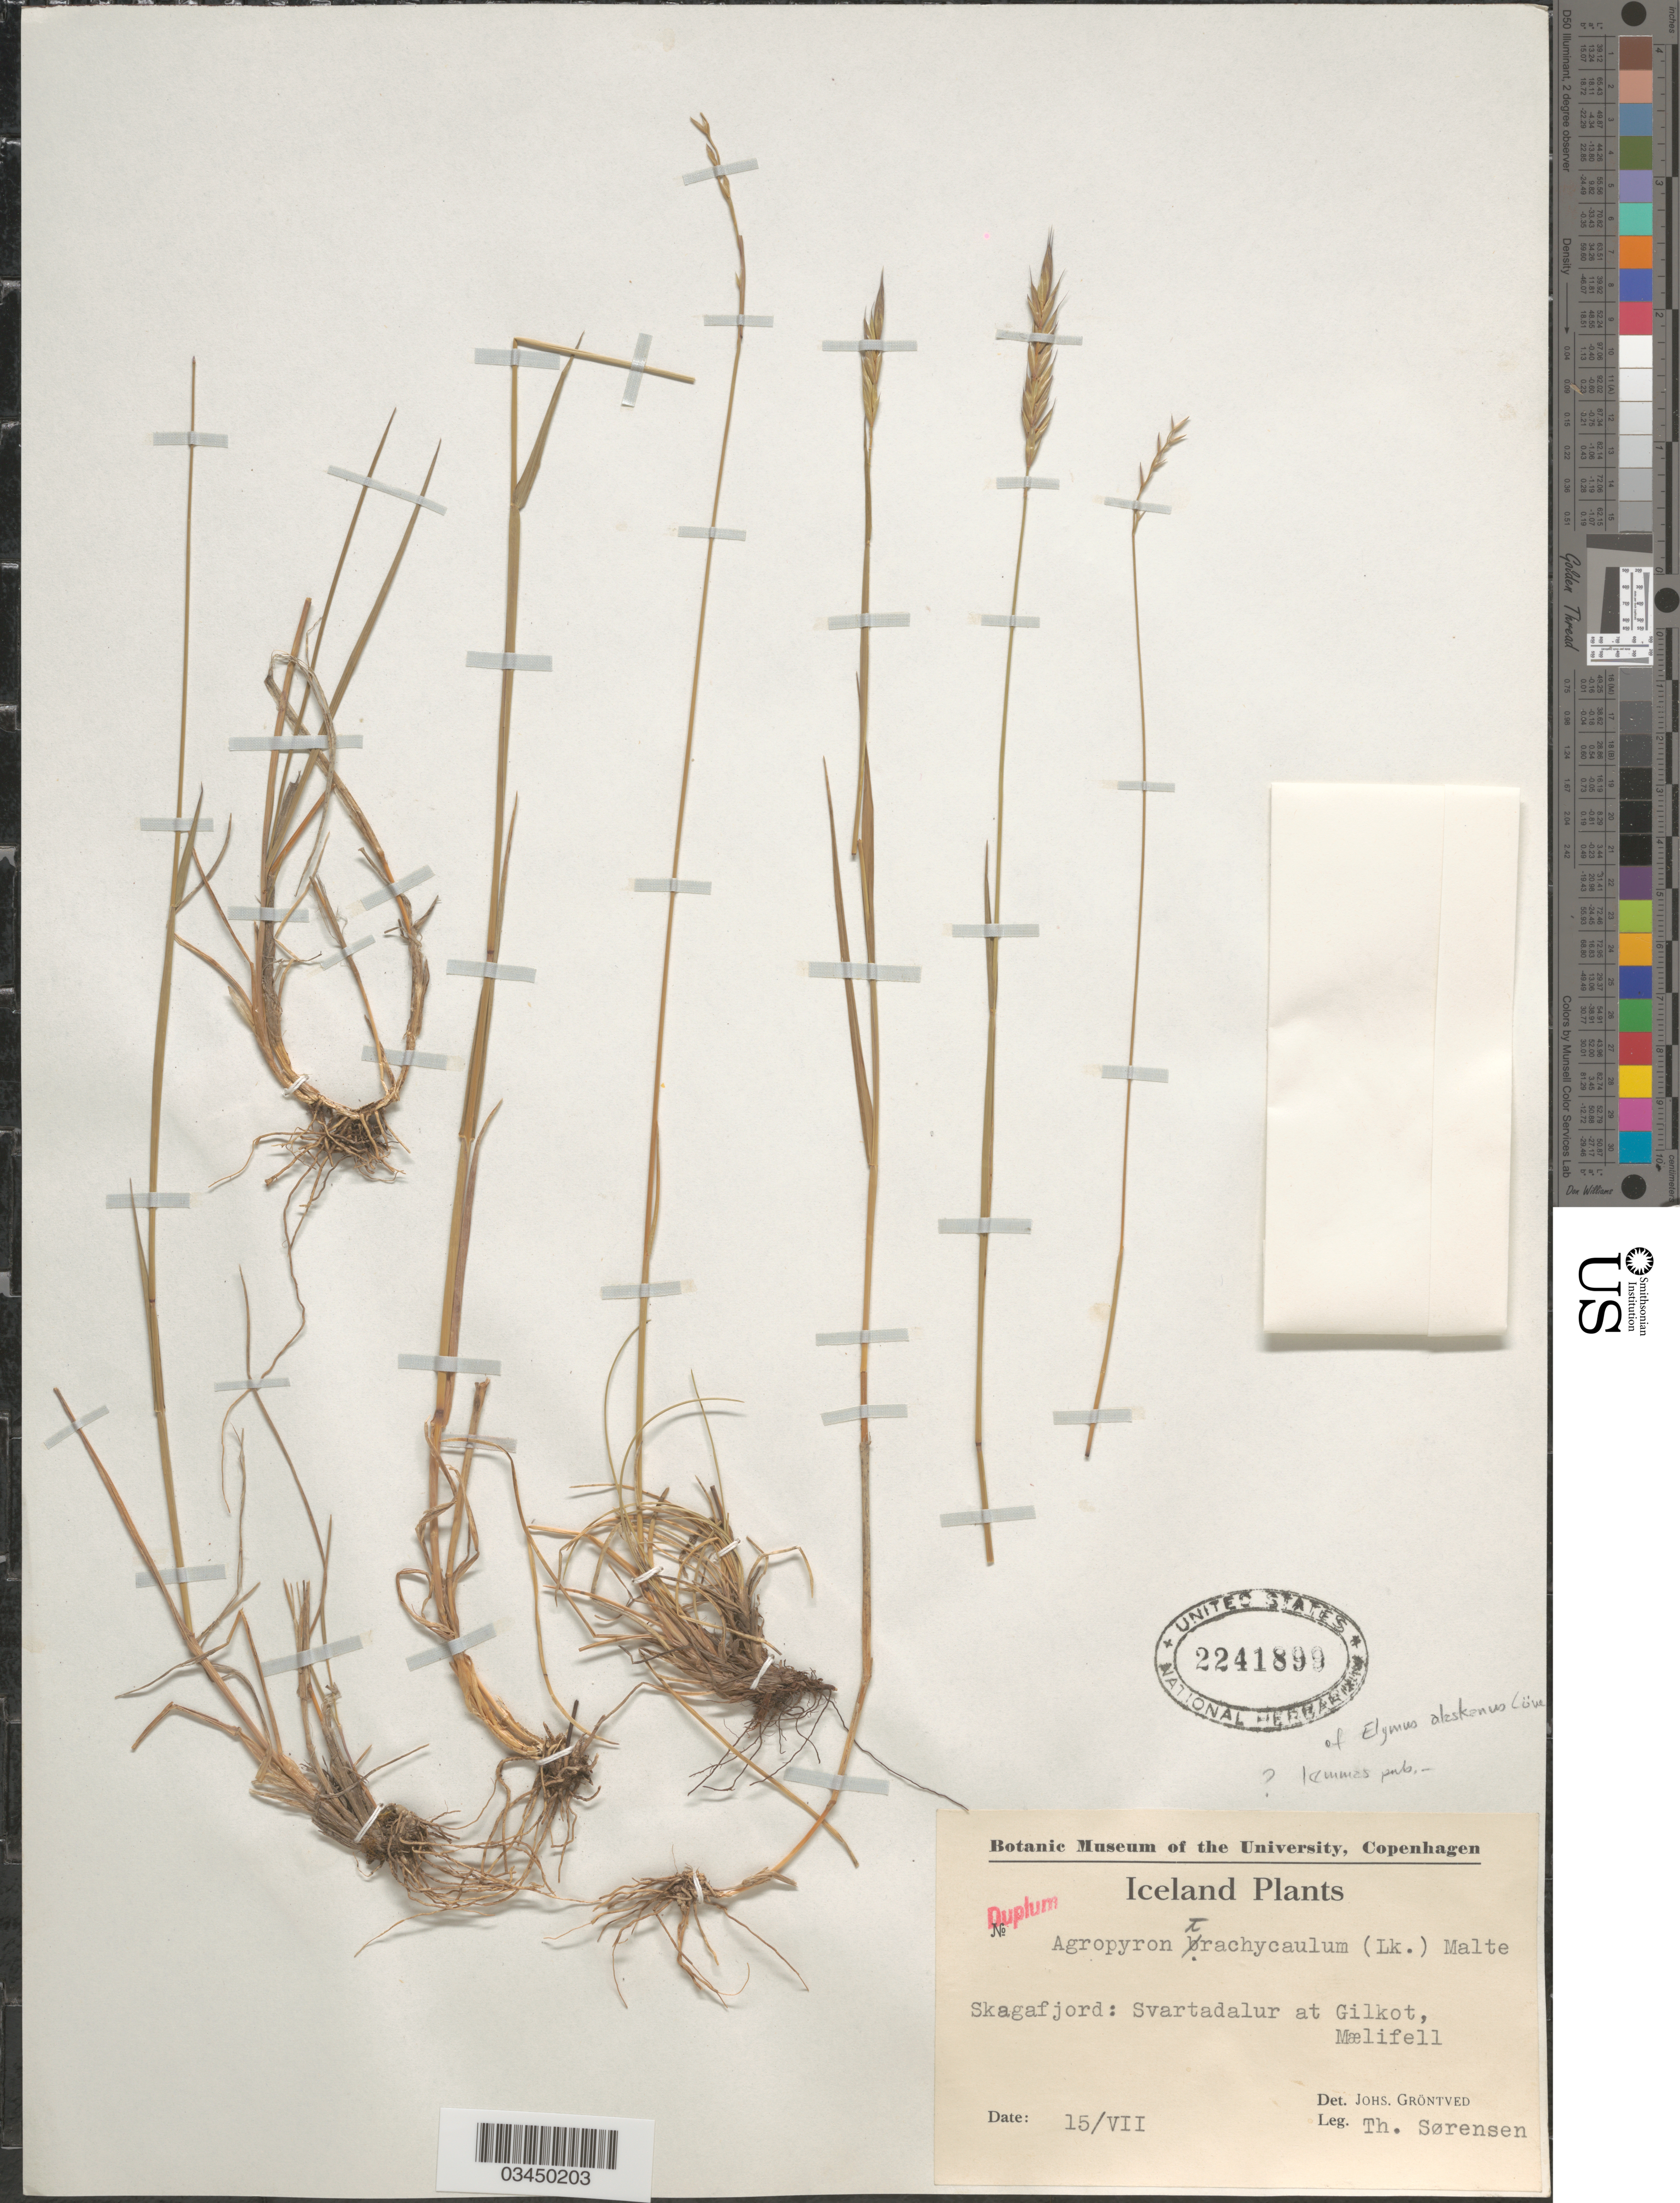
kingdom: Plantae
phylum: Tracheophyta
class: Liliopsida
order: Poales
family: Poaceae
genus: Elymus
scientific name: Elymus trachycaulus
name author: (Link) Gould ex Shinners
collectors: T. Sorensen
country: Iceland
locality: Skagafjord: Svartadalur et Gilkot, Mælifell.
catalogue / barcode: US 2241899